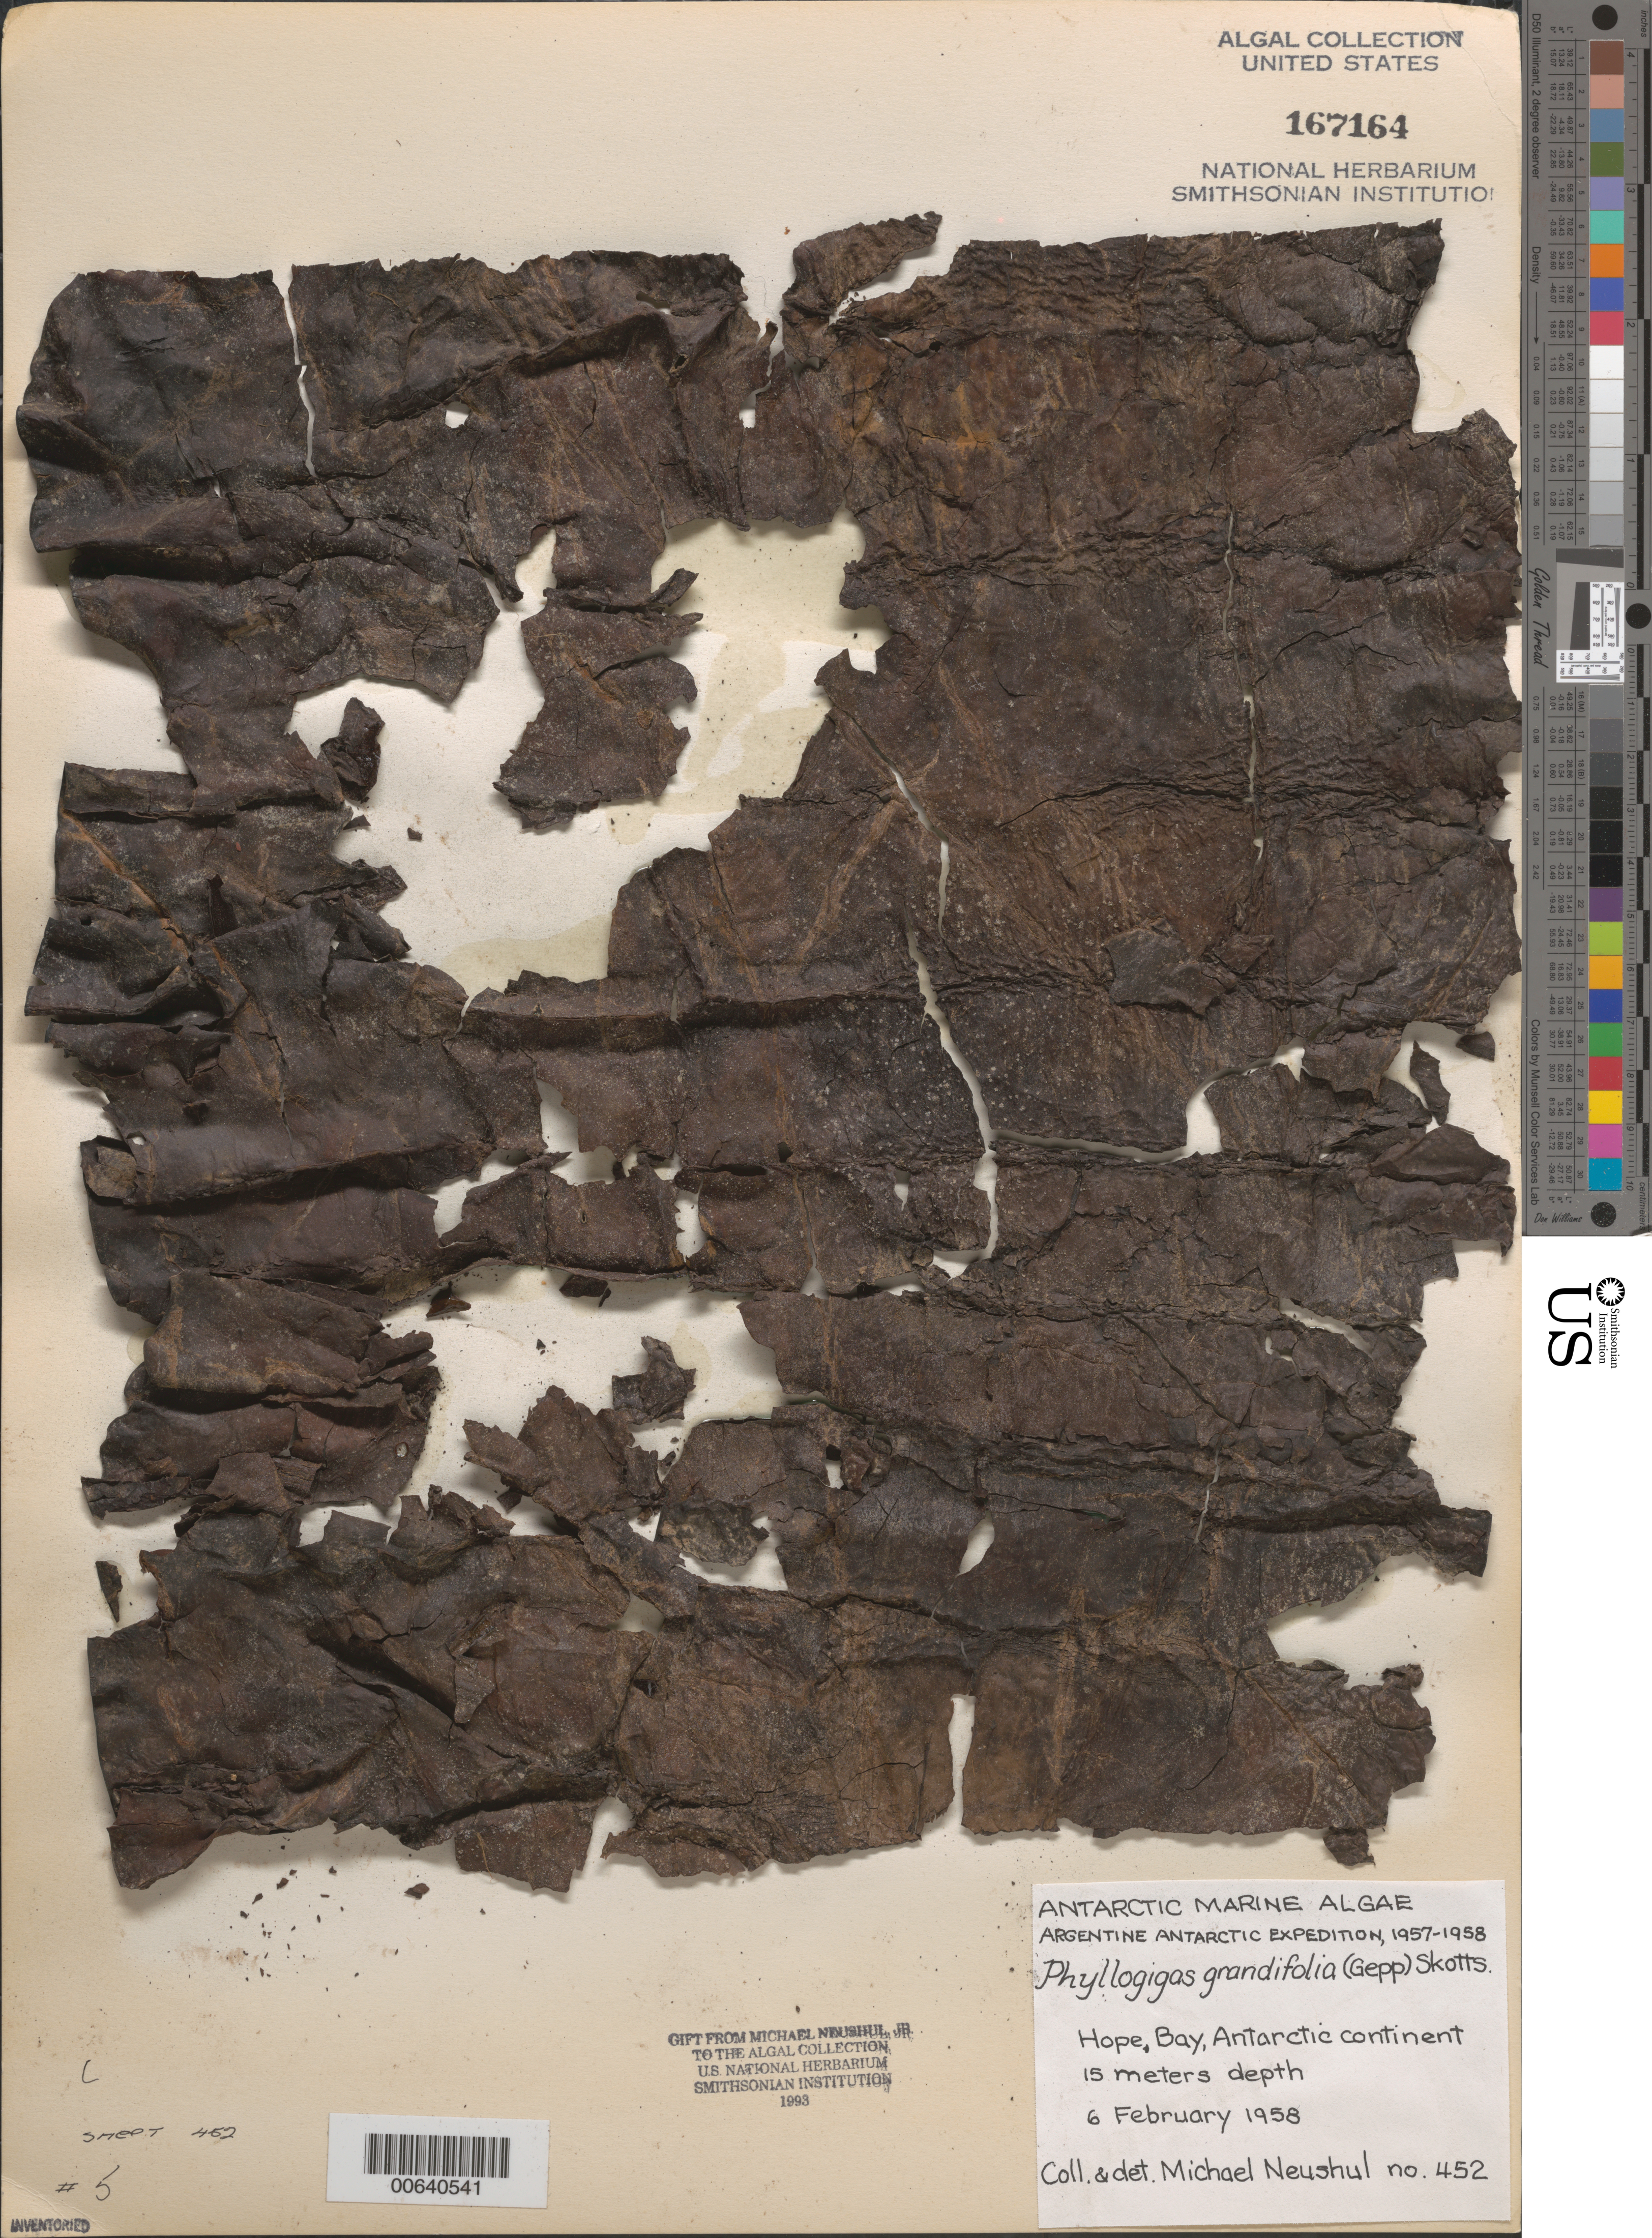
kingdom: Chromista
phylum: Ochrophyta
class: Phaeophyceae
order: Desmarestiales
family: Desmarestiaceae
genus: Himantothallus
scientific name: Himantothallus grandifolius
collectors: M. Neushul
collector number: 452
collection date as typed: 06 Feb 1958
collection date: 1958-02-06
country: Antarctica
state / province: Antarctic Peninsula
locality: Hope Bay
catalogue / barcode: US 167164